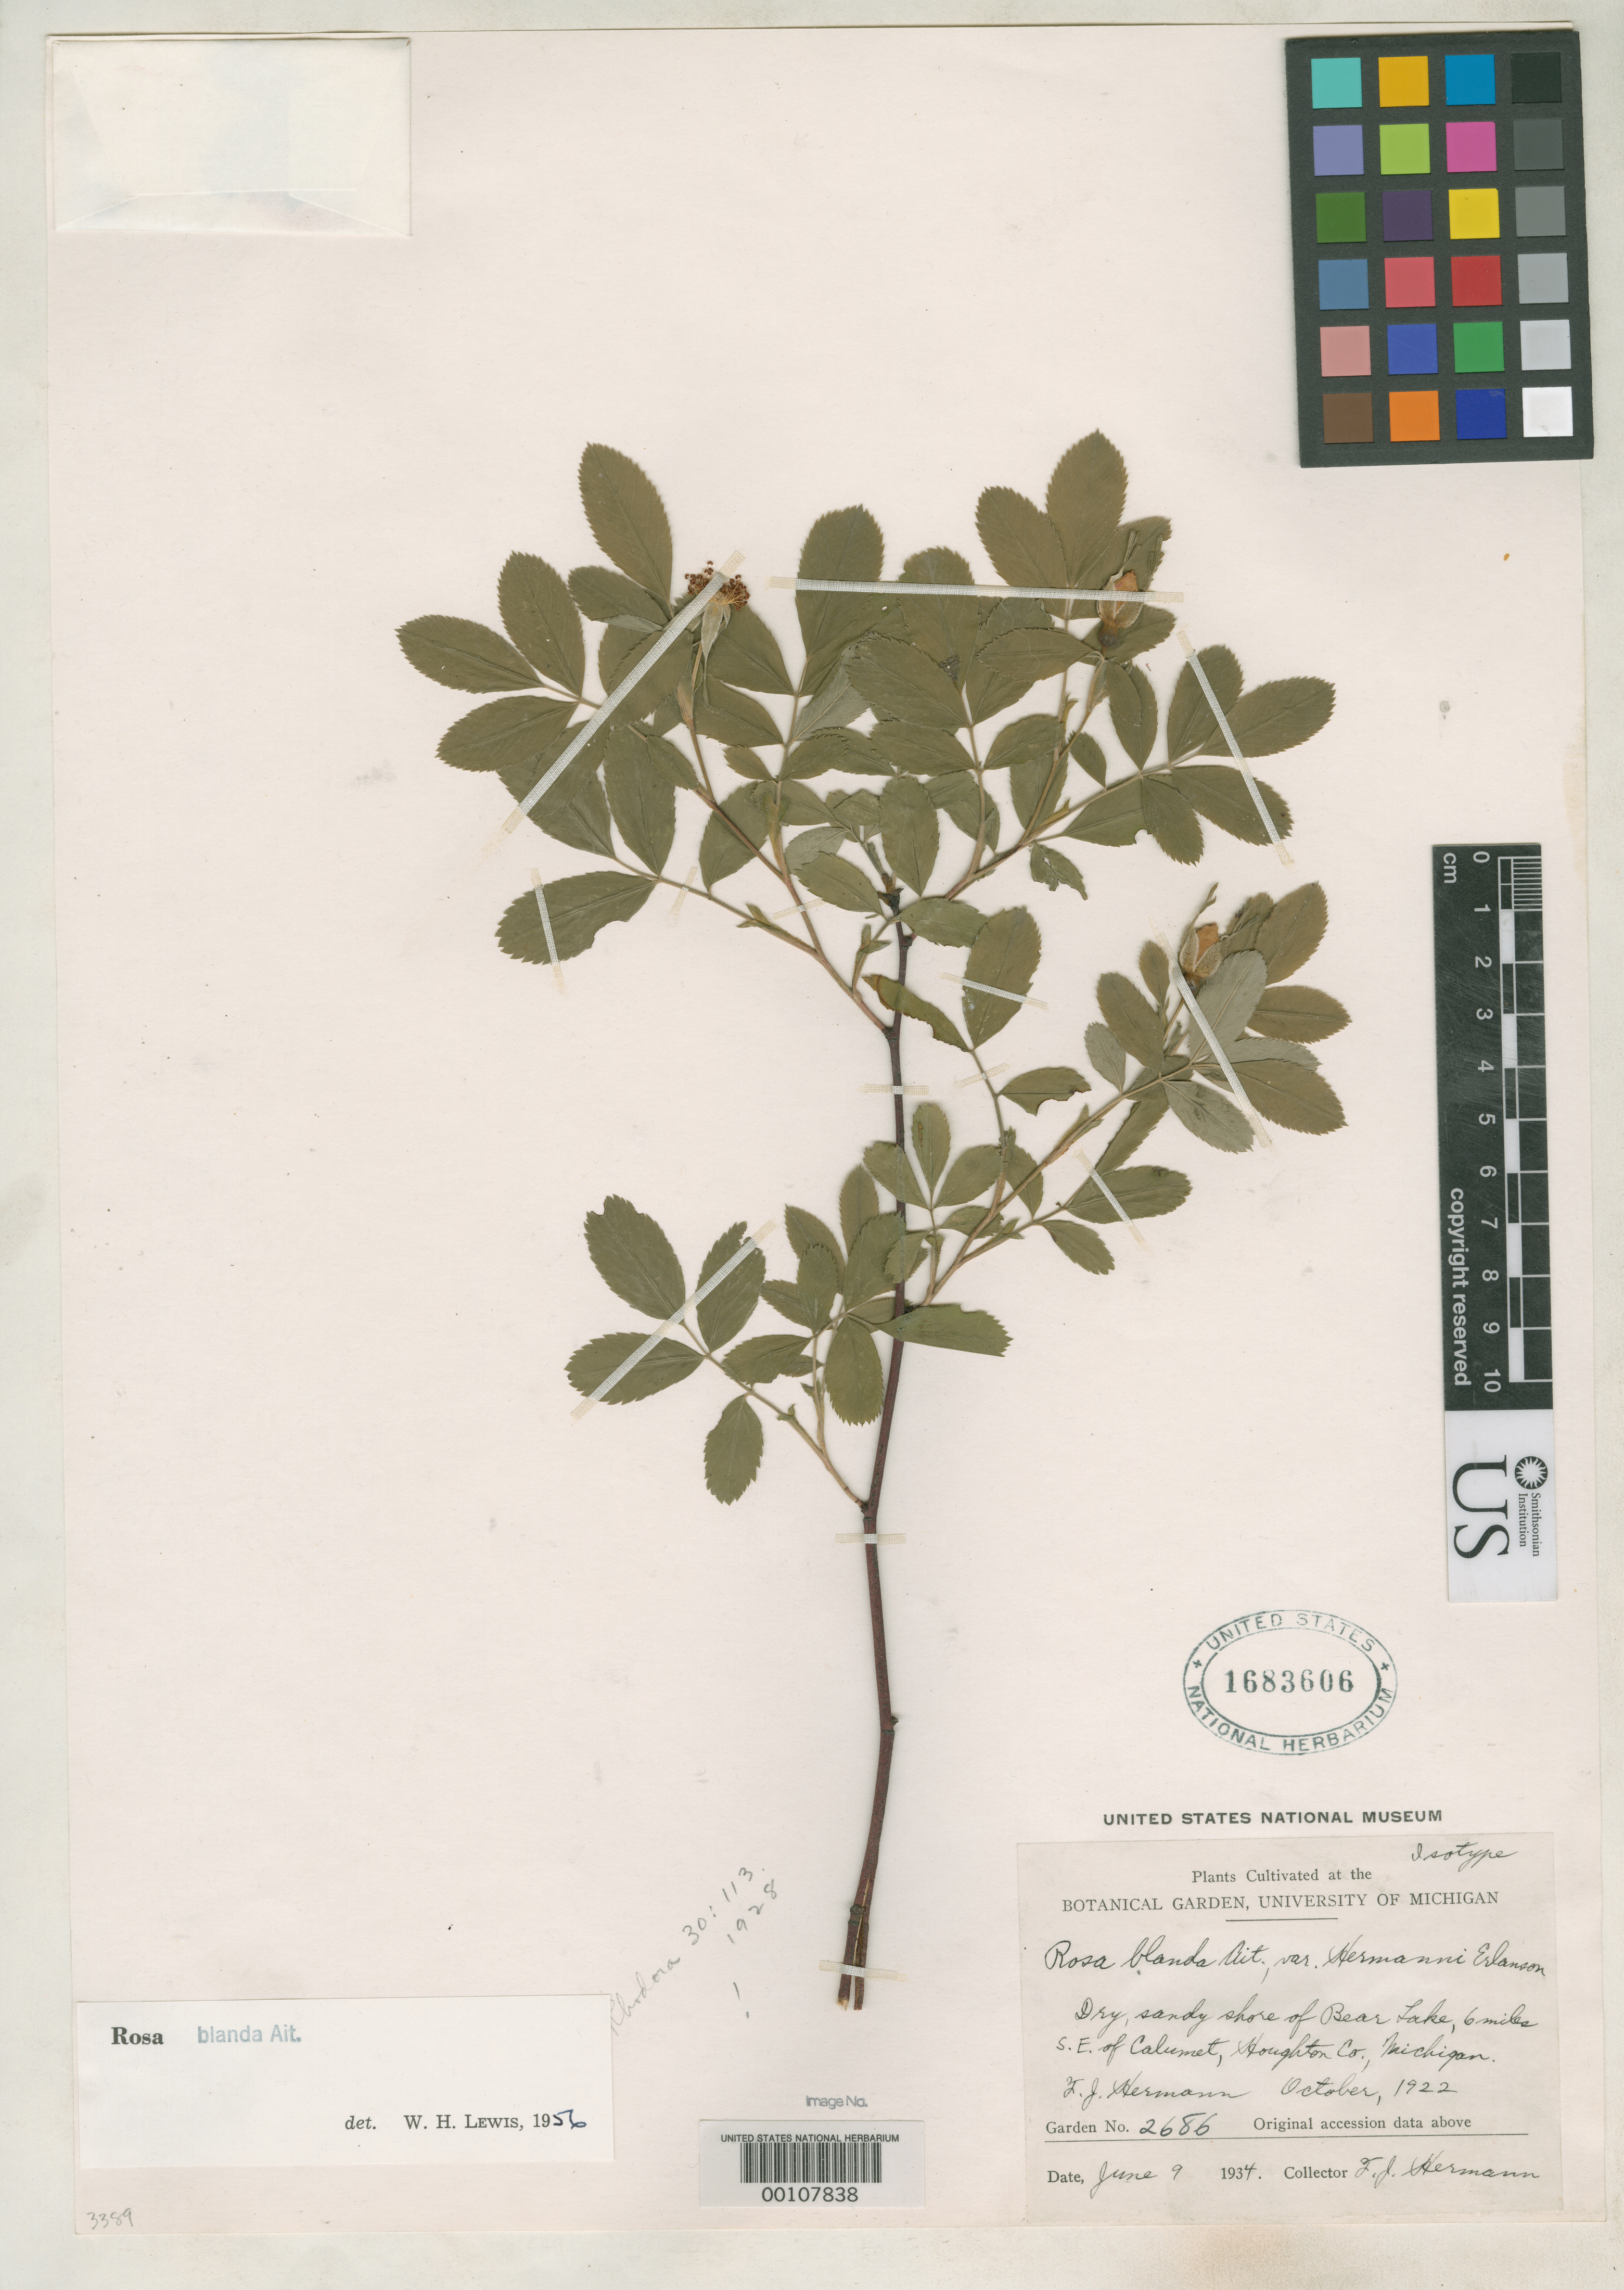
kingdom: Plantae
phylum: Tracheophyta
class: Magnoliopsida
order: Rosales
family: Rosaceae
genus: Rosa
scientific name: Rosa blanda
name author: Aiton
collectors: F. J. Hermann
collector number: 2686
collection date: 1934-06-09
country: United States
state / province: Michigan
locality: Cultivated at the Botanical Garden, University of Michigan. Orig. collection: shore of Bear Lake, 6 miles S.E. of Calumet, Houghton Co., Michigan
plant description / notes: "Cultivated at the Botanical Garden, University of Michigan." Orig. collection: shore of Bear Lake, 6 miles S.E. of Calumet, Houghton Co., Michigan, Oct. 1922. Specimen annotated as "isotype" but made from cultivated material after publication of name; clonotype at best. For typification see Lewis et al. 2012, Novon 22: 34-35.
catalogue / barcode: US 1683606